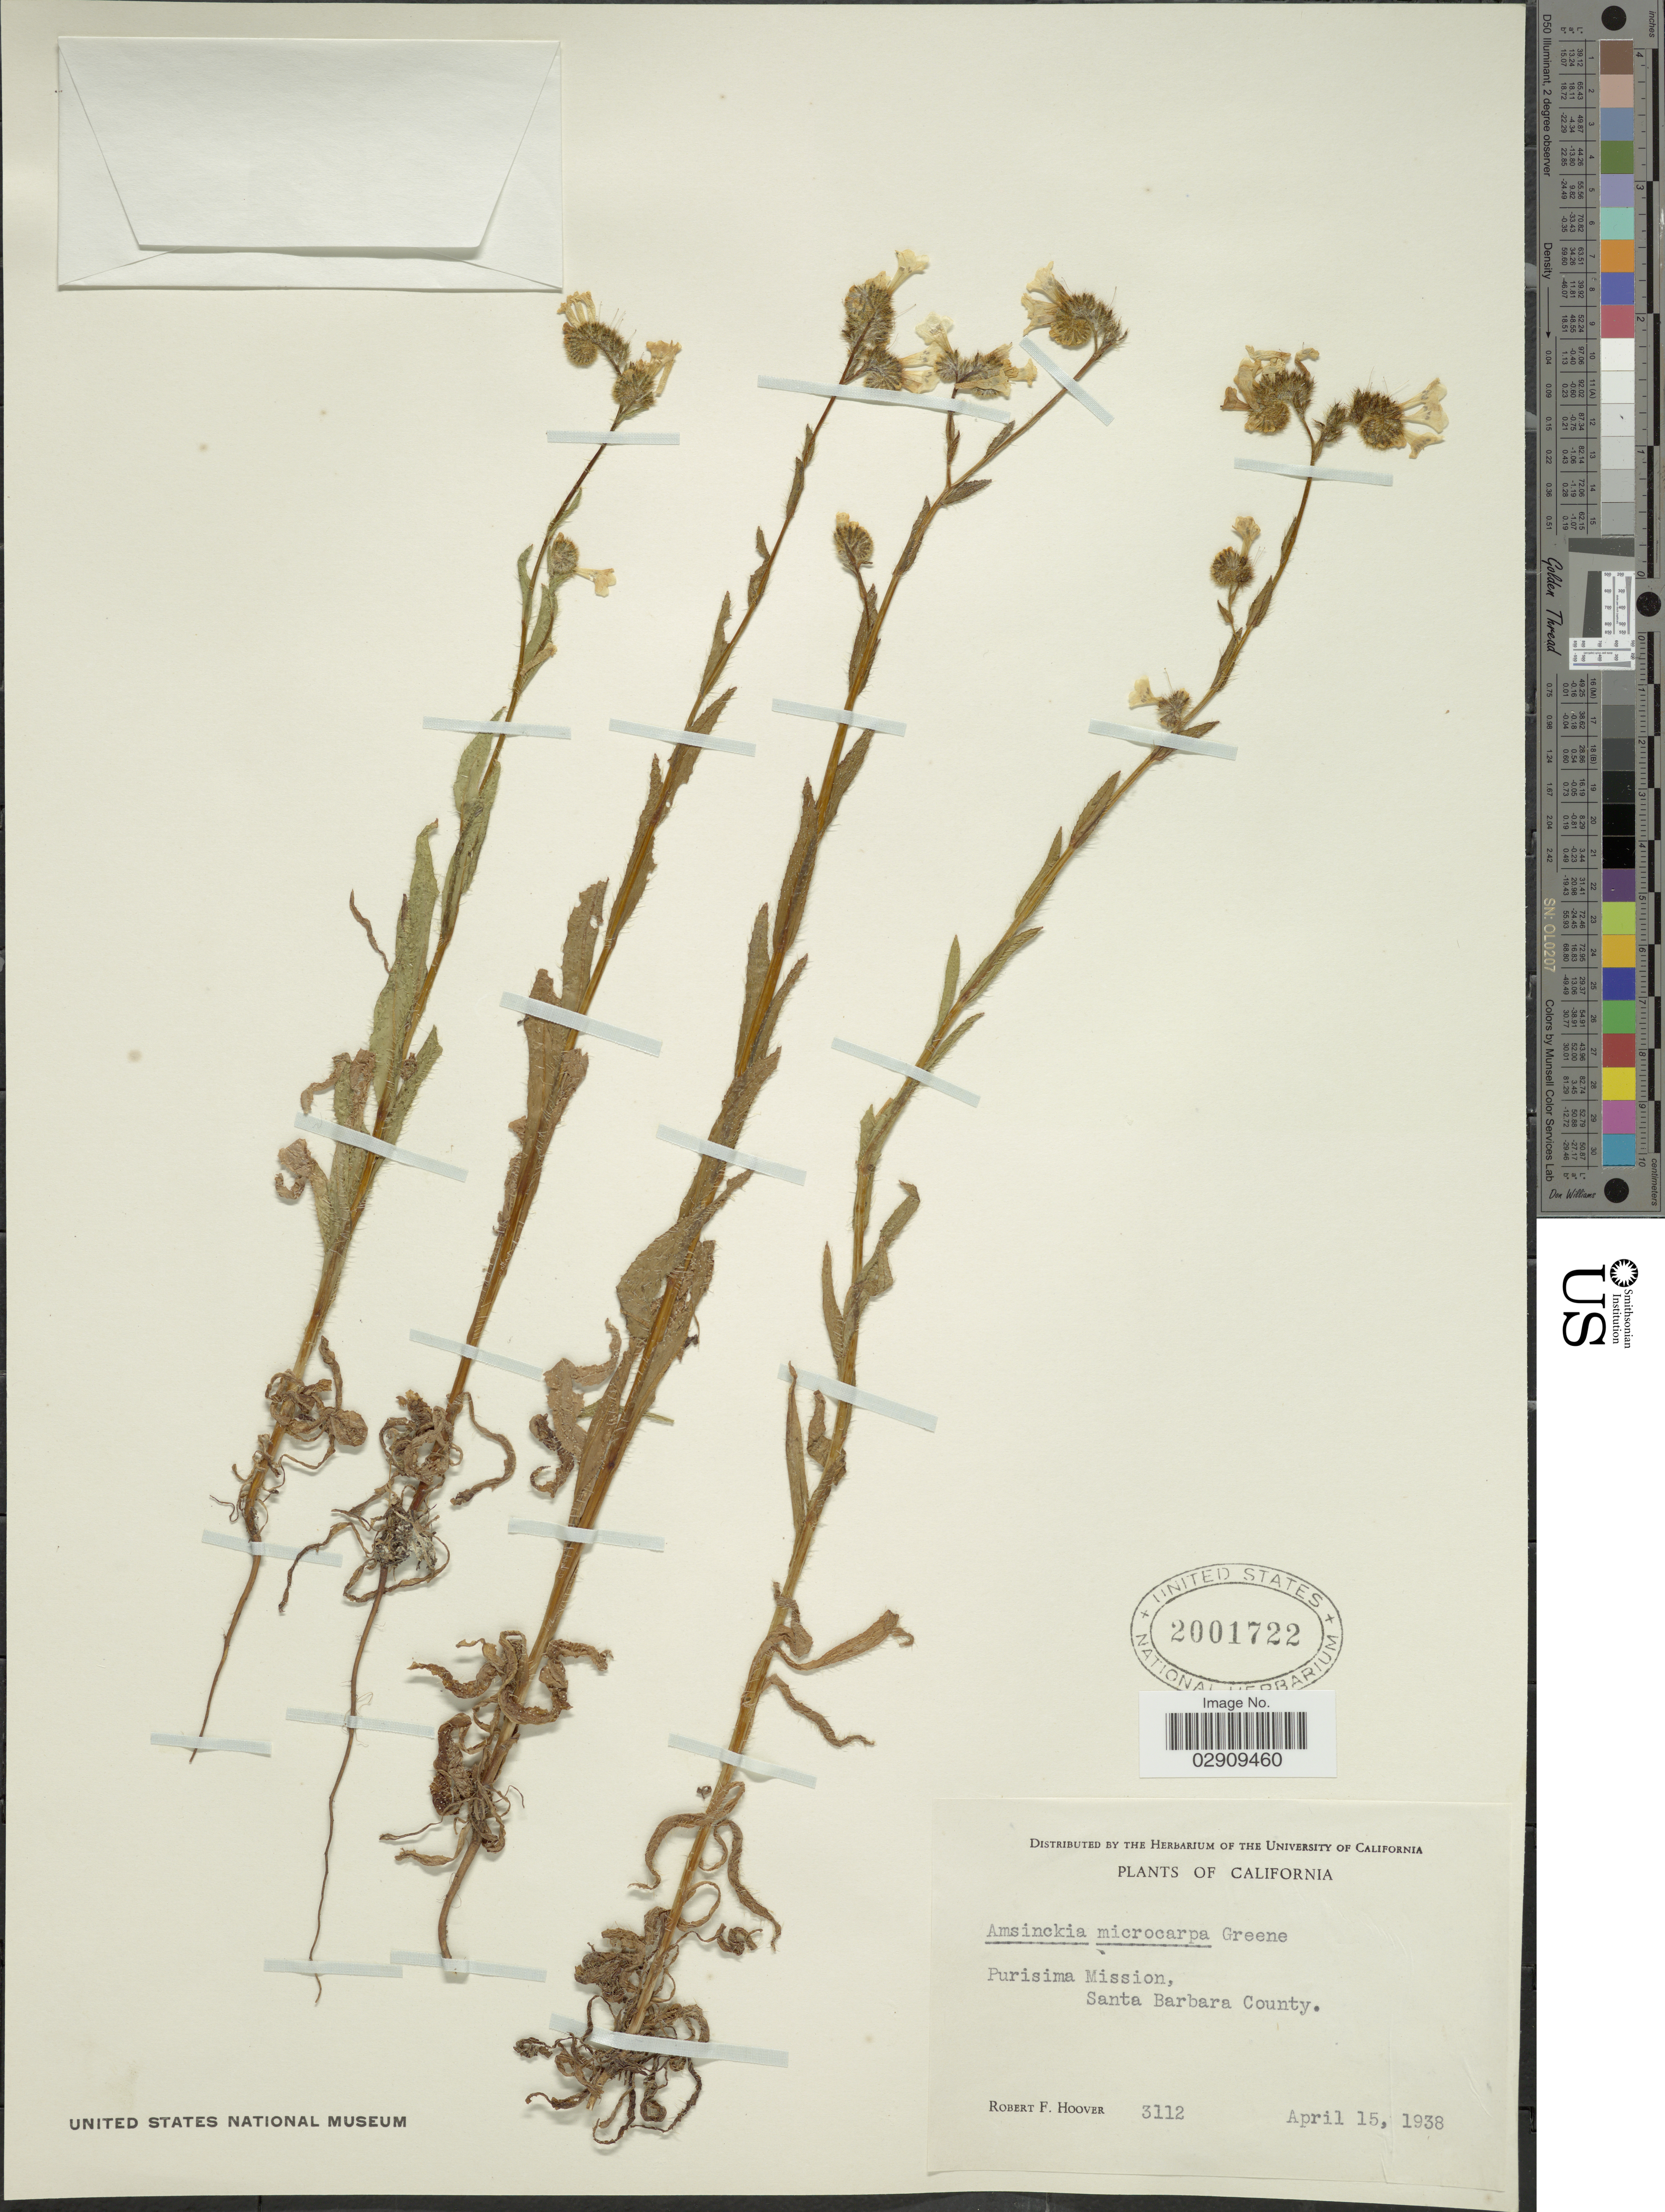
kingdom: Plantae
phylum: Tracheophyta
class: Magnoliopsida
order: Boraginales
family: Boraginaceae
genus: Amsinckia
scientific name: Amsinckia spectabilis var. microcarpa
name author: (Greene) Jeps. & Hoover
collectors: R. F. Hoover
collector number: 3112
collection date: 1938-04-15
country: United States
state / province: California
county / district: Santa Barbara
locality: Purisima Mission, Santa Barbara County.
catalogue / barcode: US 2001722